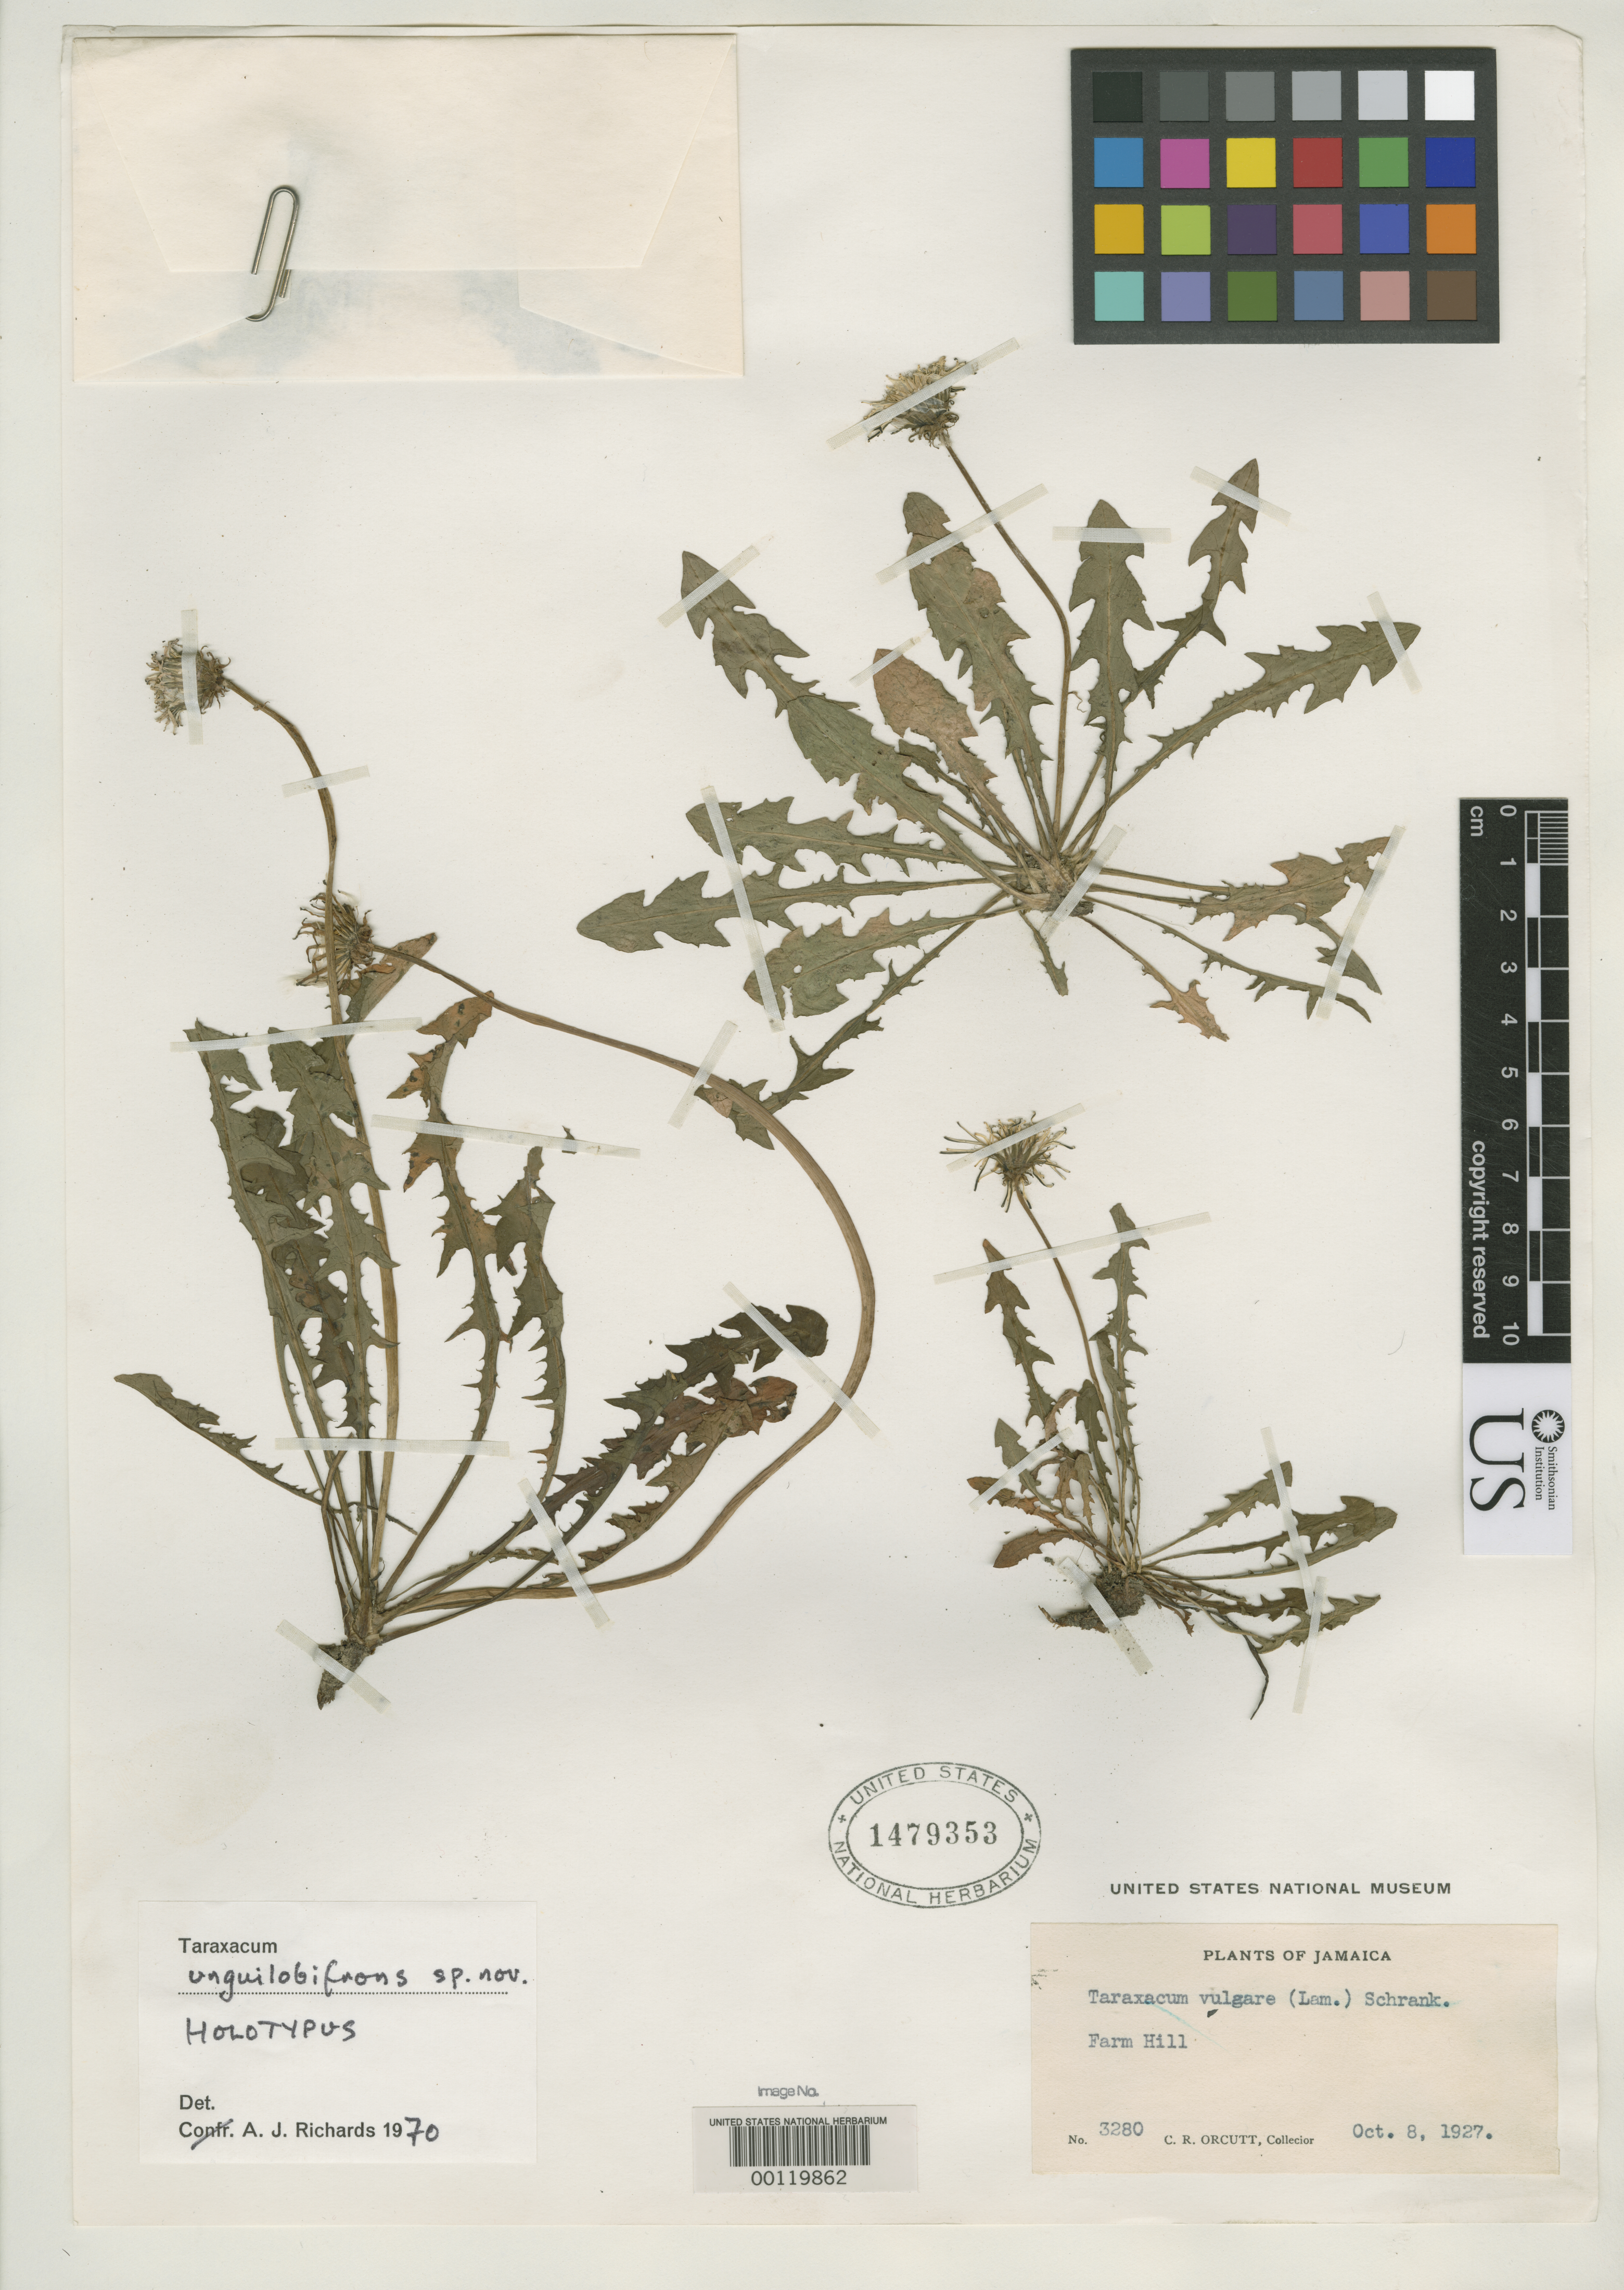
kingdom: Plantae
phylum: Tracheophyta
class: Magnoliopsida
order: Asterales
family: Asteraceae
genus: Taraxacum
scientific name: Taraxacum unguilobifrons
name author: A.J. Richards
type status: Holotype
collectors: C. R. Orcutt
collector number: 3280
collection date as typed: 08 Oct 1927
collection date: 1927-10-08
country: Jamaica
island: Greater Antilles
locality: Farm Hill.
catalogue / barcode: US 1479353